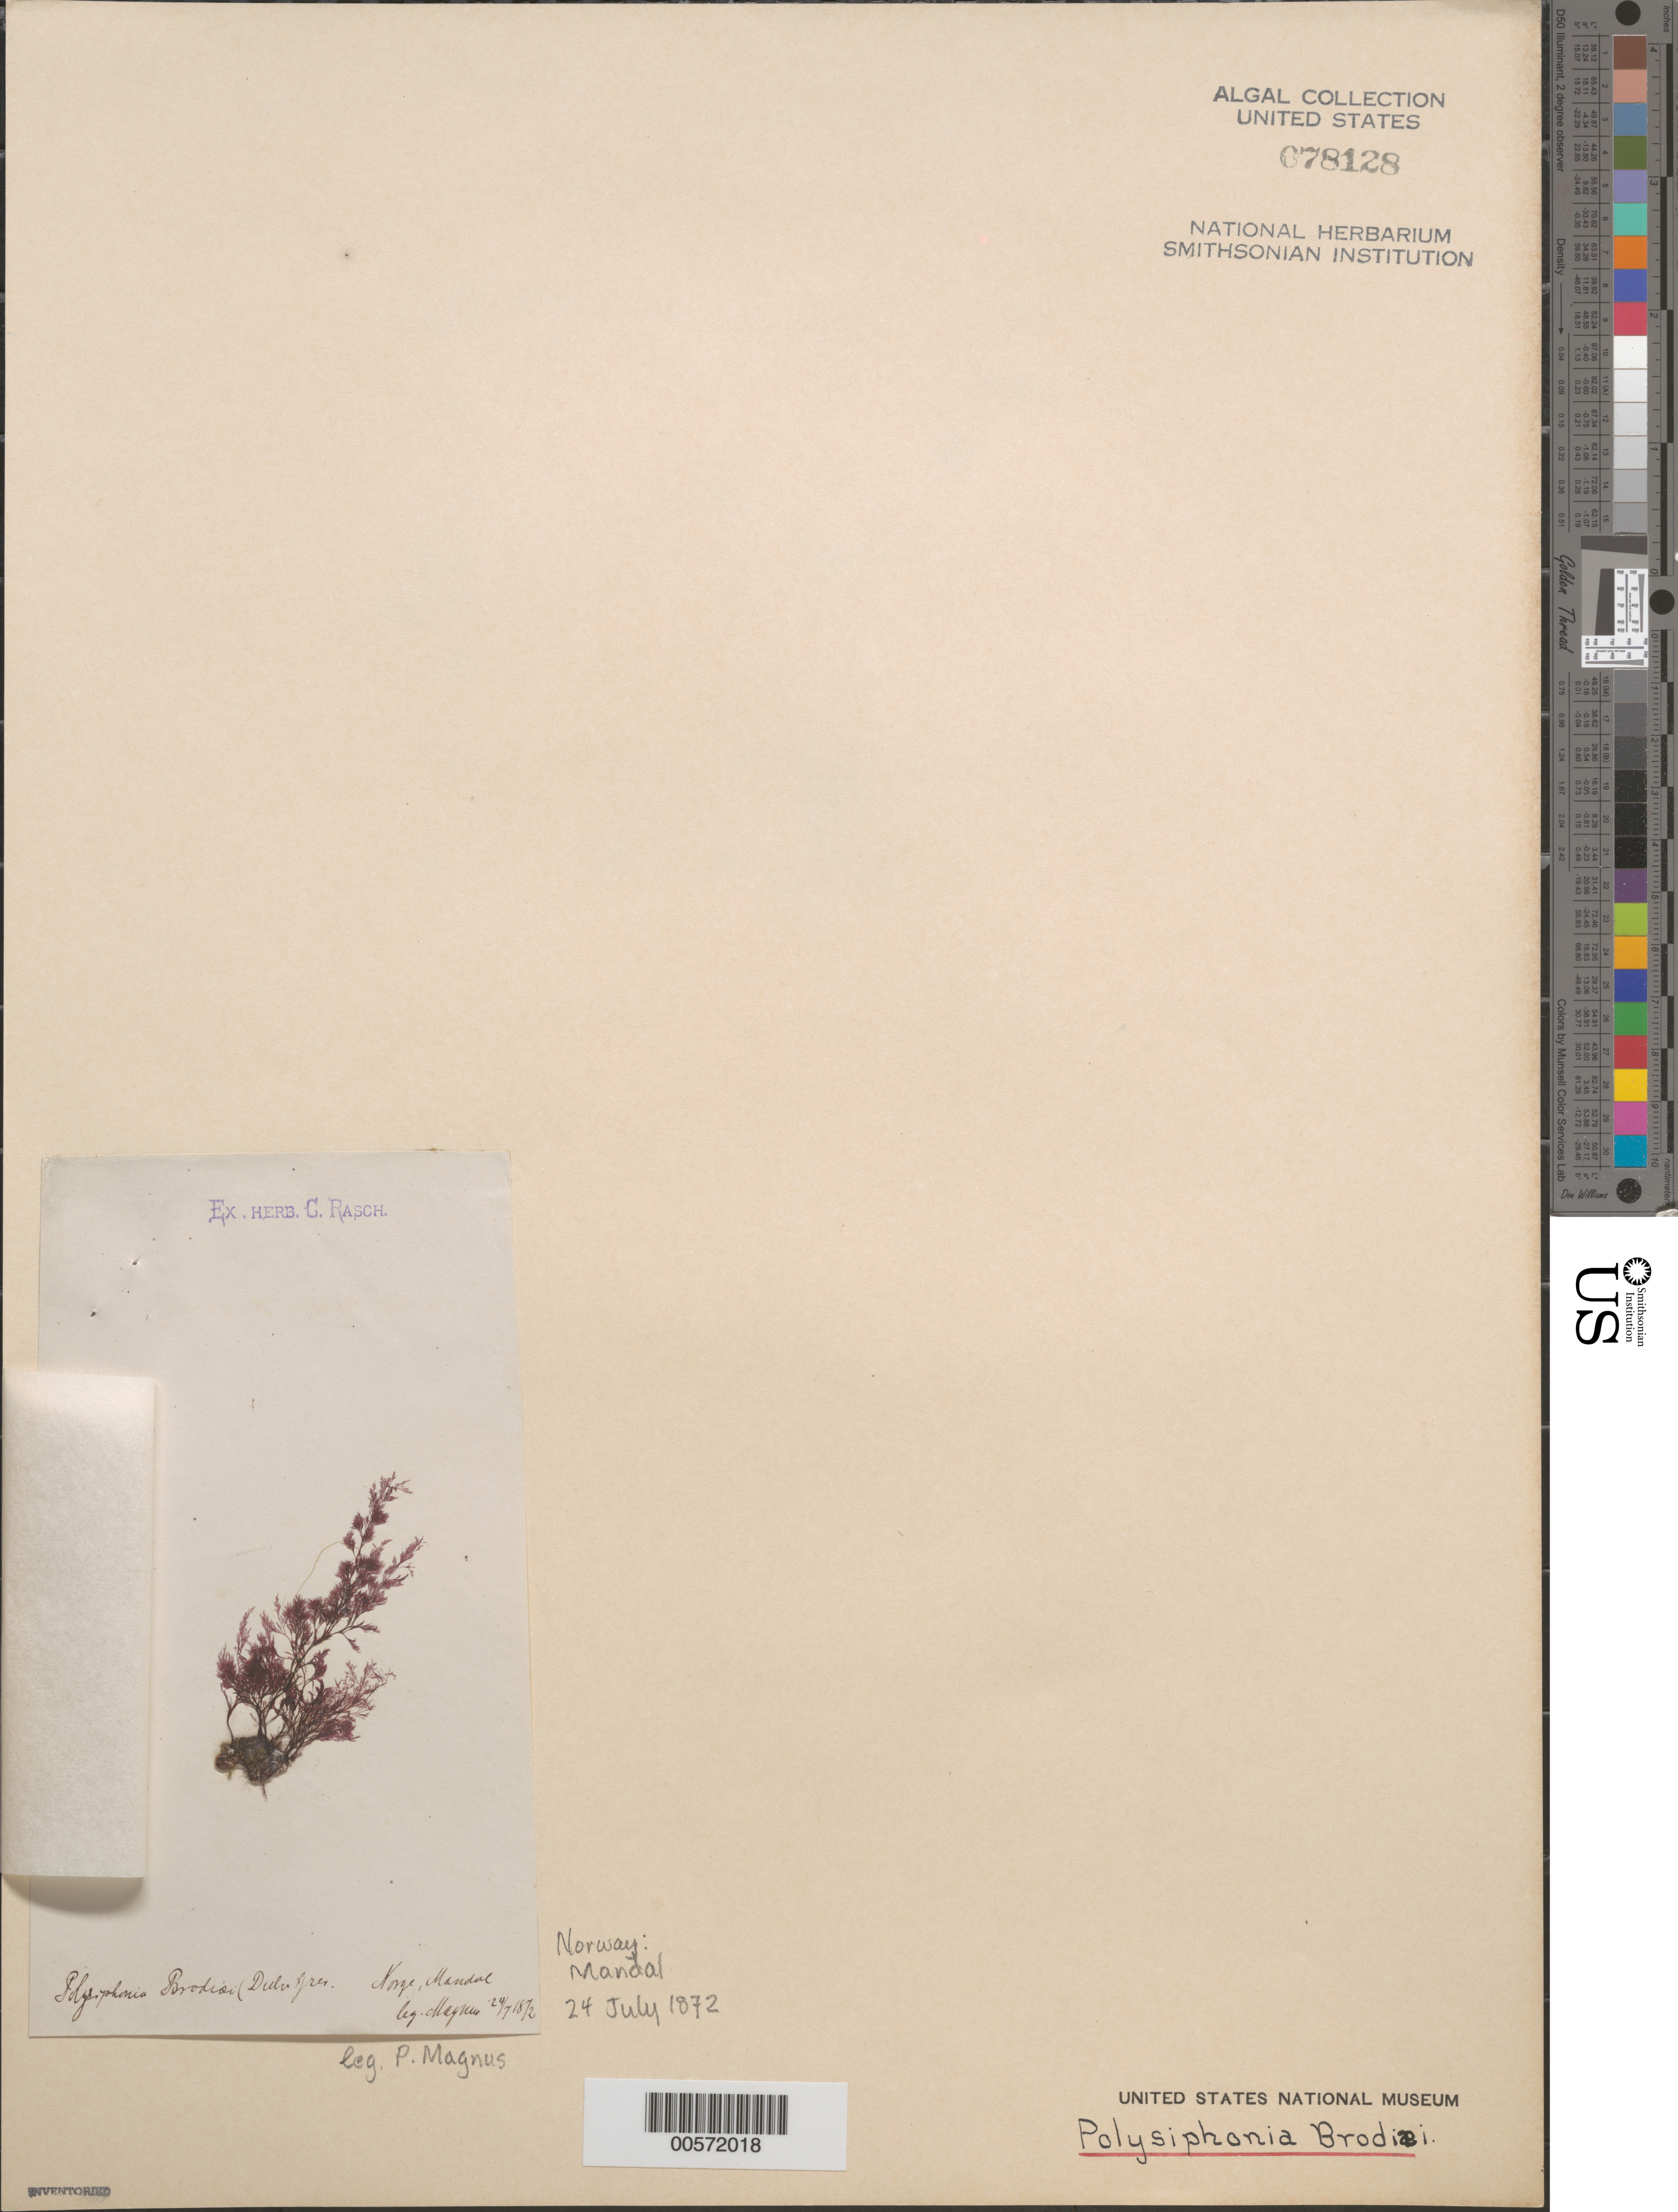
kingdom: Plantae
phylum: Rhodophyta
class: Florideophyceae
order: Ceramiales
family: Rhodomelaceae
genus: Polysiphonia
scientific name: Polysiphonia subulata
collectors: C. Rasch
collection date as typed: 24 Jul 1872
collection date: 1872-07-24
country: Norway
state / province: Vest-Agder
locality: Mandal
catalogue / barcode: US 78128